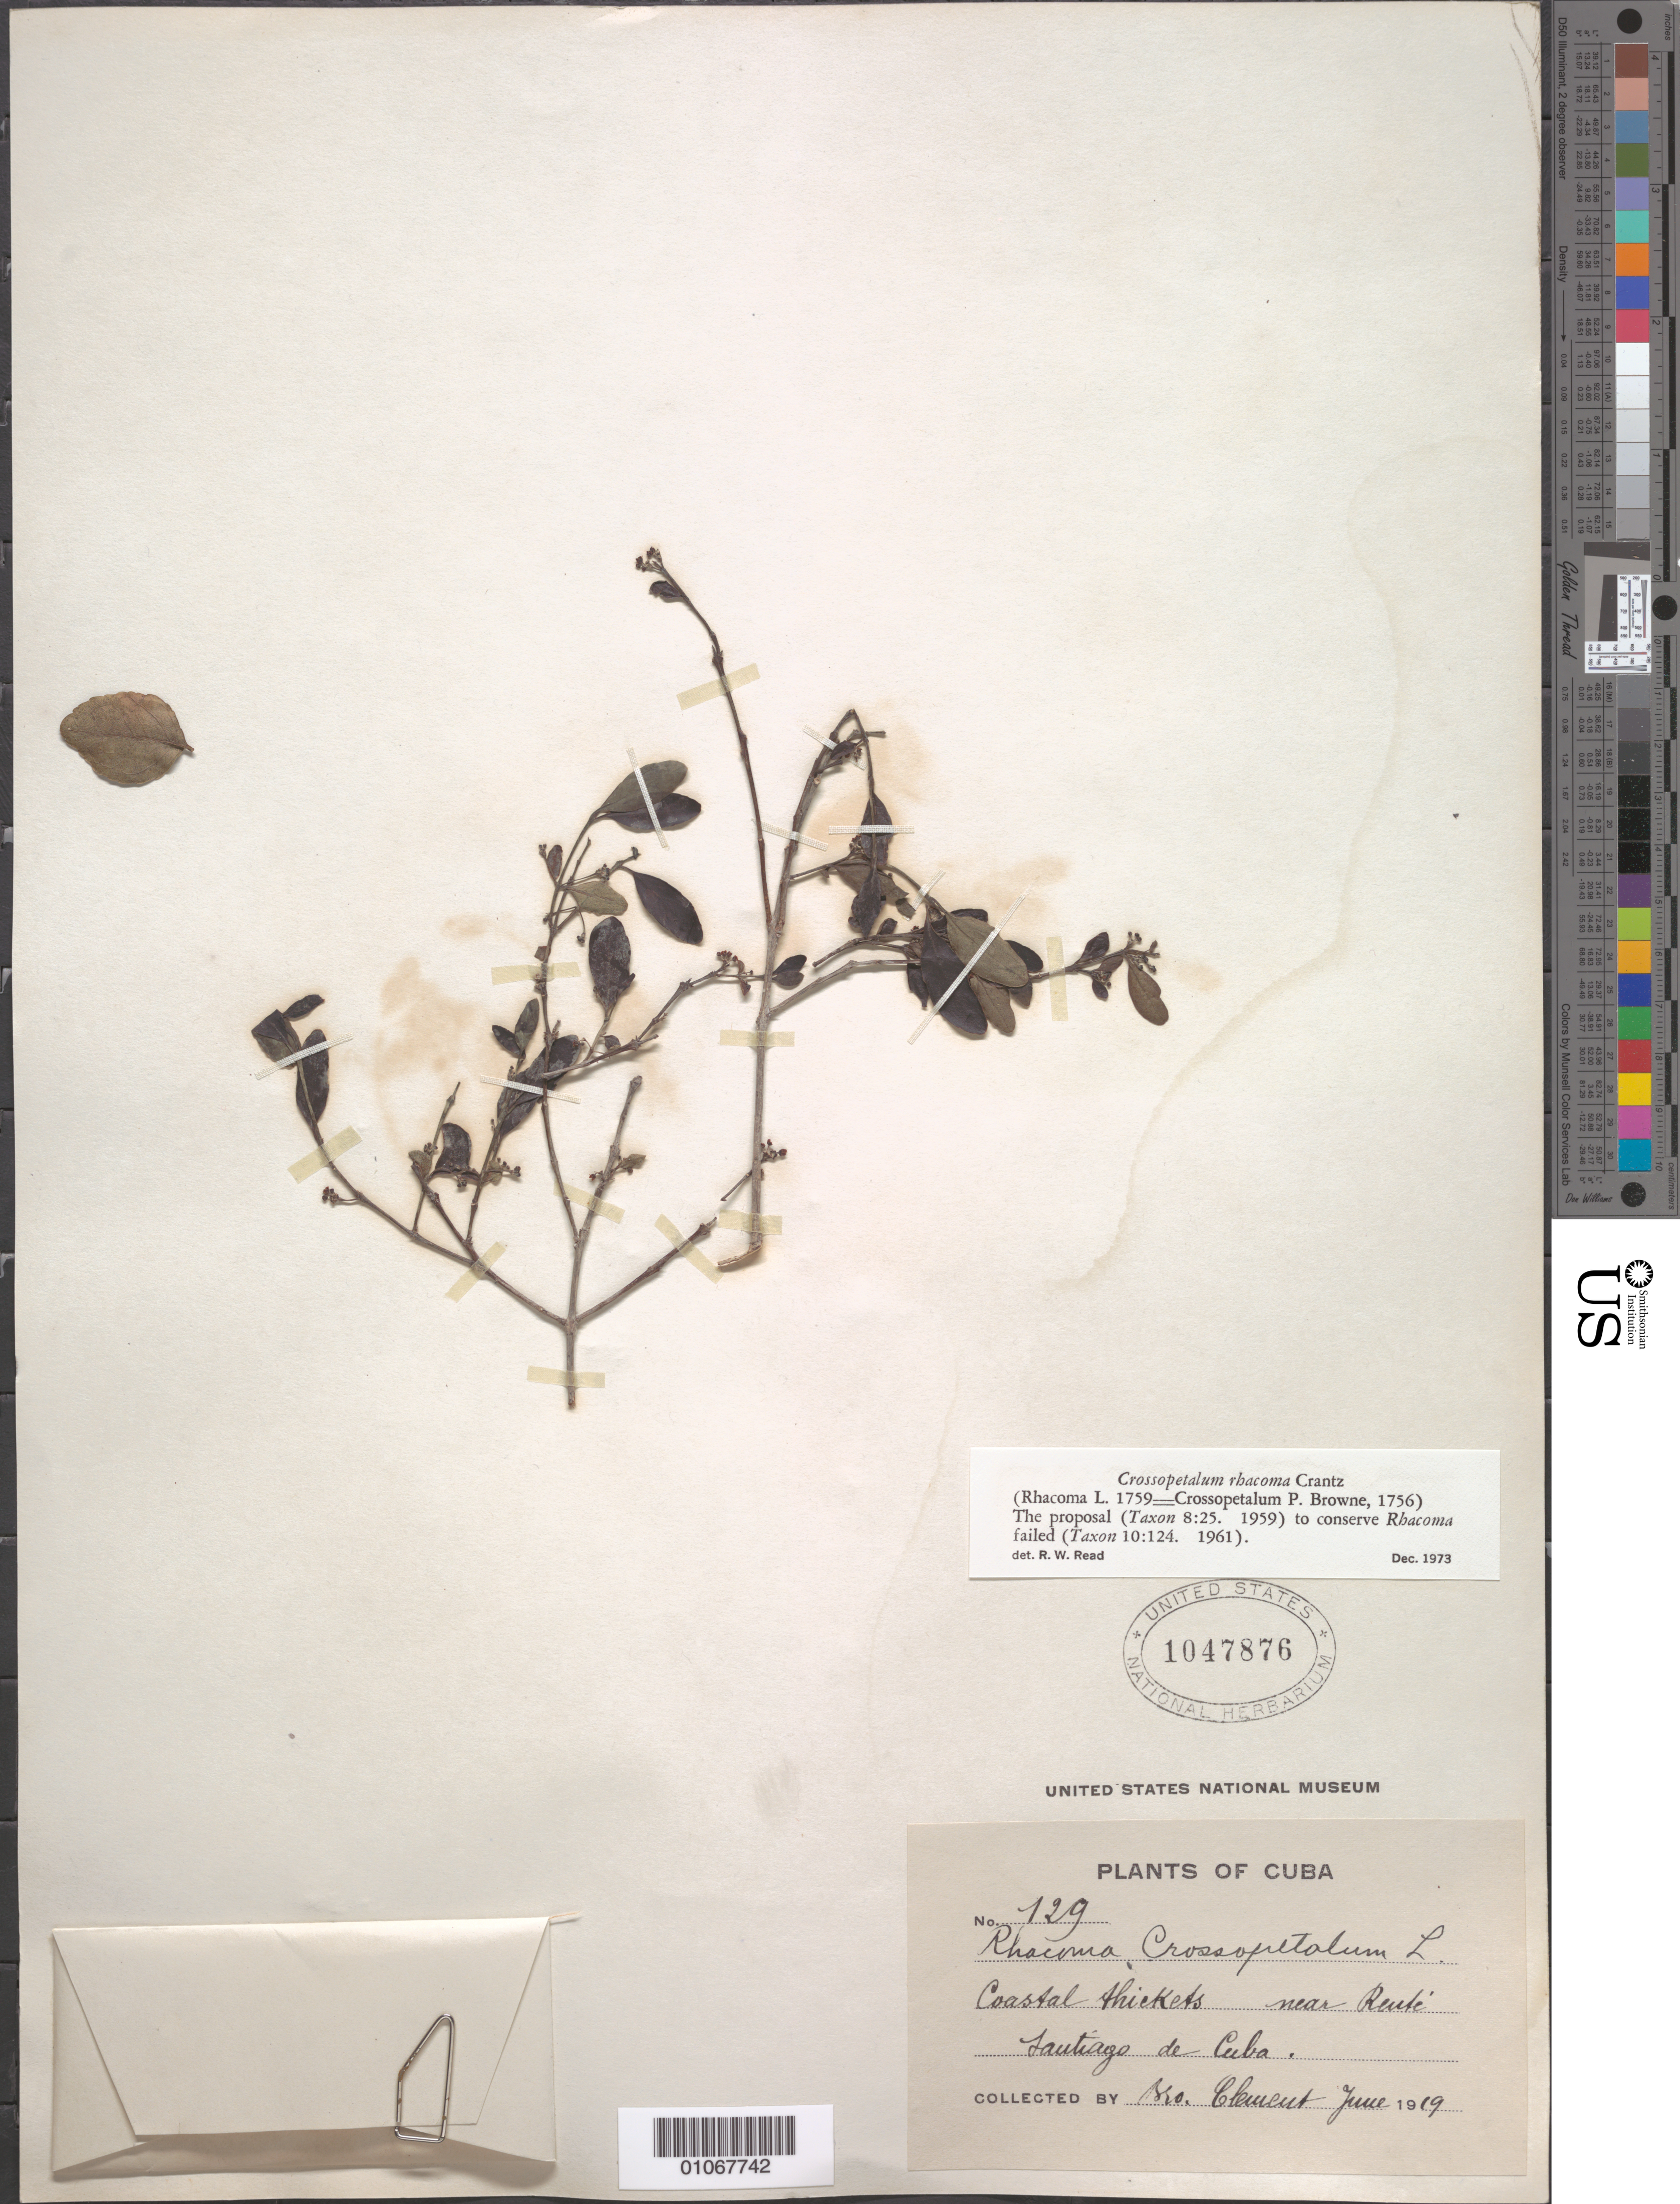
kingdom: Plantae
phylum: Tracheophyta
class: Magnoliopsida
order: Celastrales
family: Celastraceae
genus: Crossopetalum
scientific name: Crossopetalum rhacoma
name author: Crantz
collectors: B. Clement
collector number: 129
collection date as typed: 01 Jun 1919 to 30 Jun 1919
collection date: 1919-06-01/1919-06-30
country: Cuba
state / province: Santiago de Cuba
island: Cuba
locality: Coastl thicket near Rente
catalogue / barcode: US 1047876